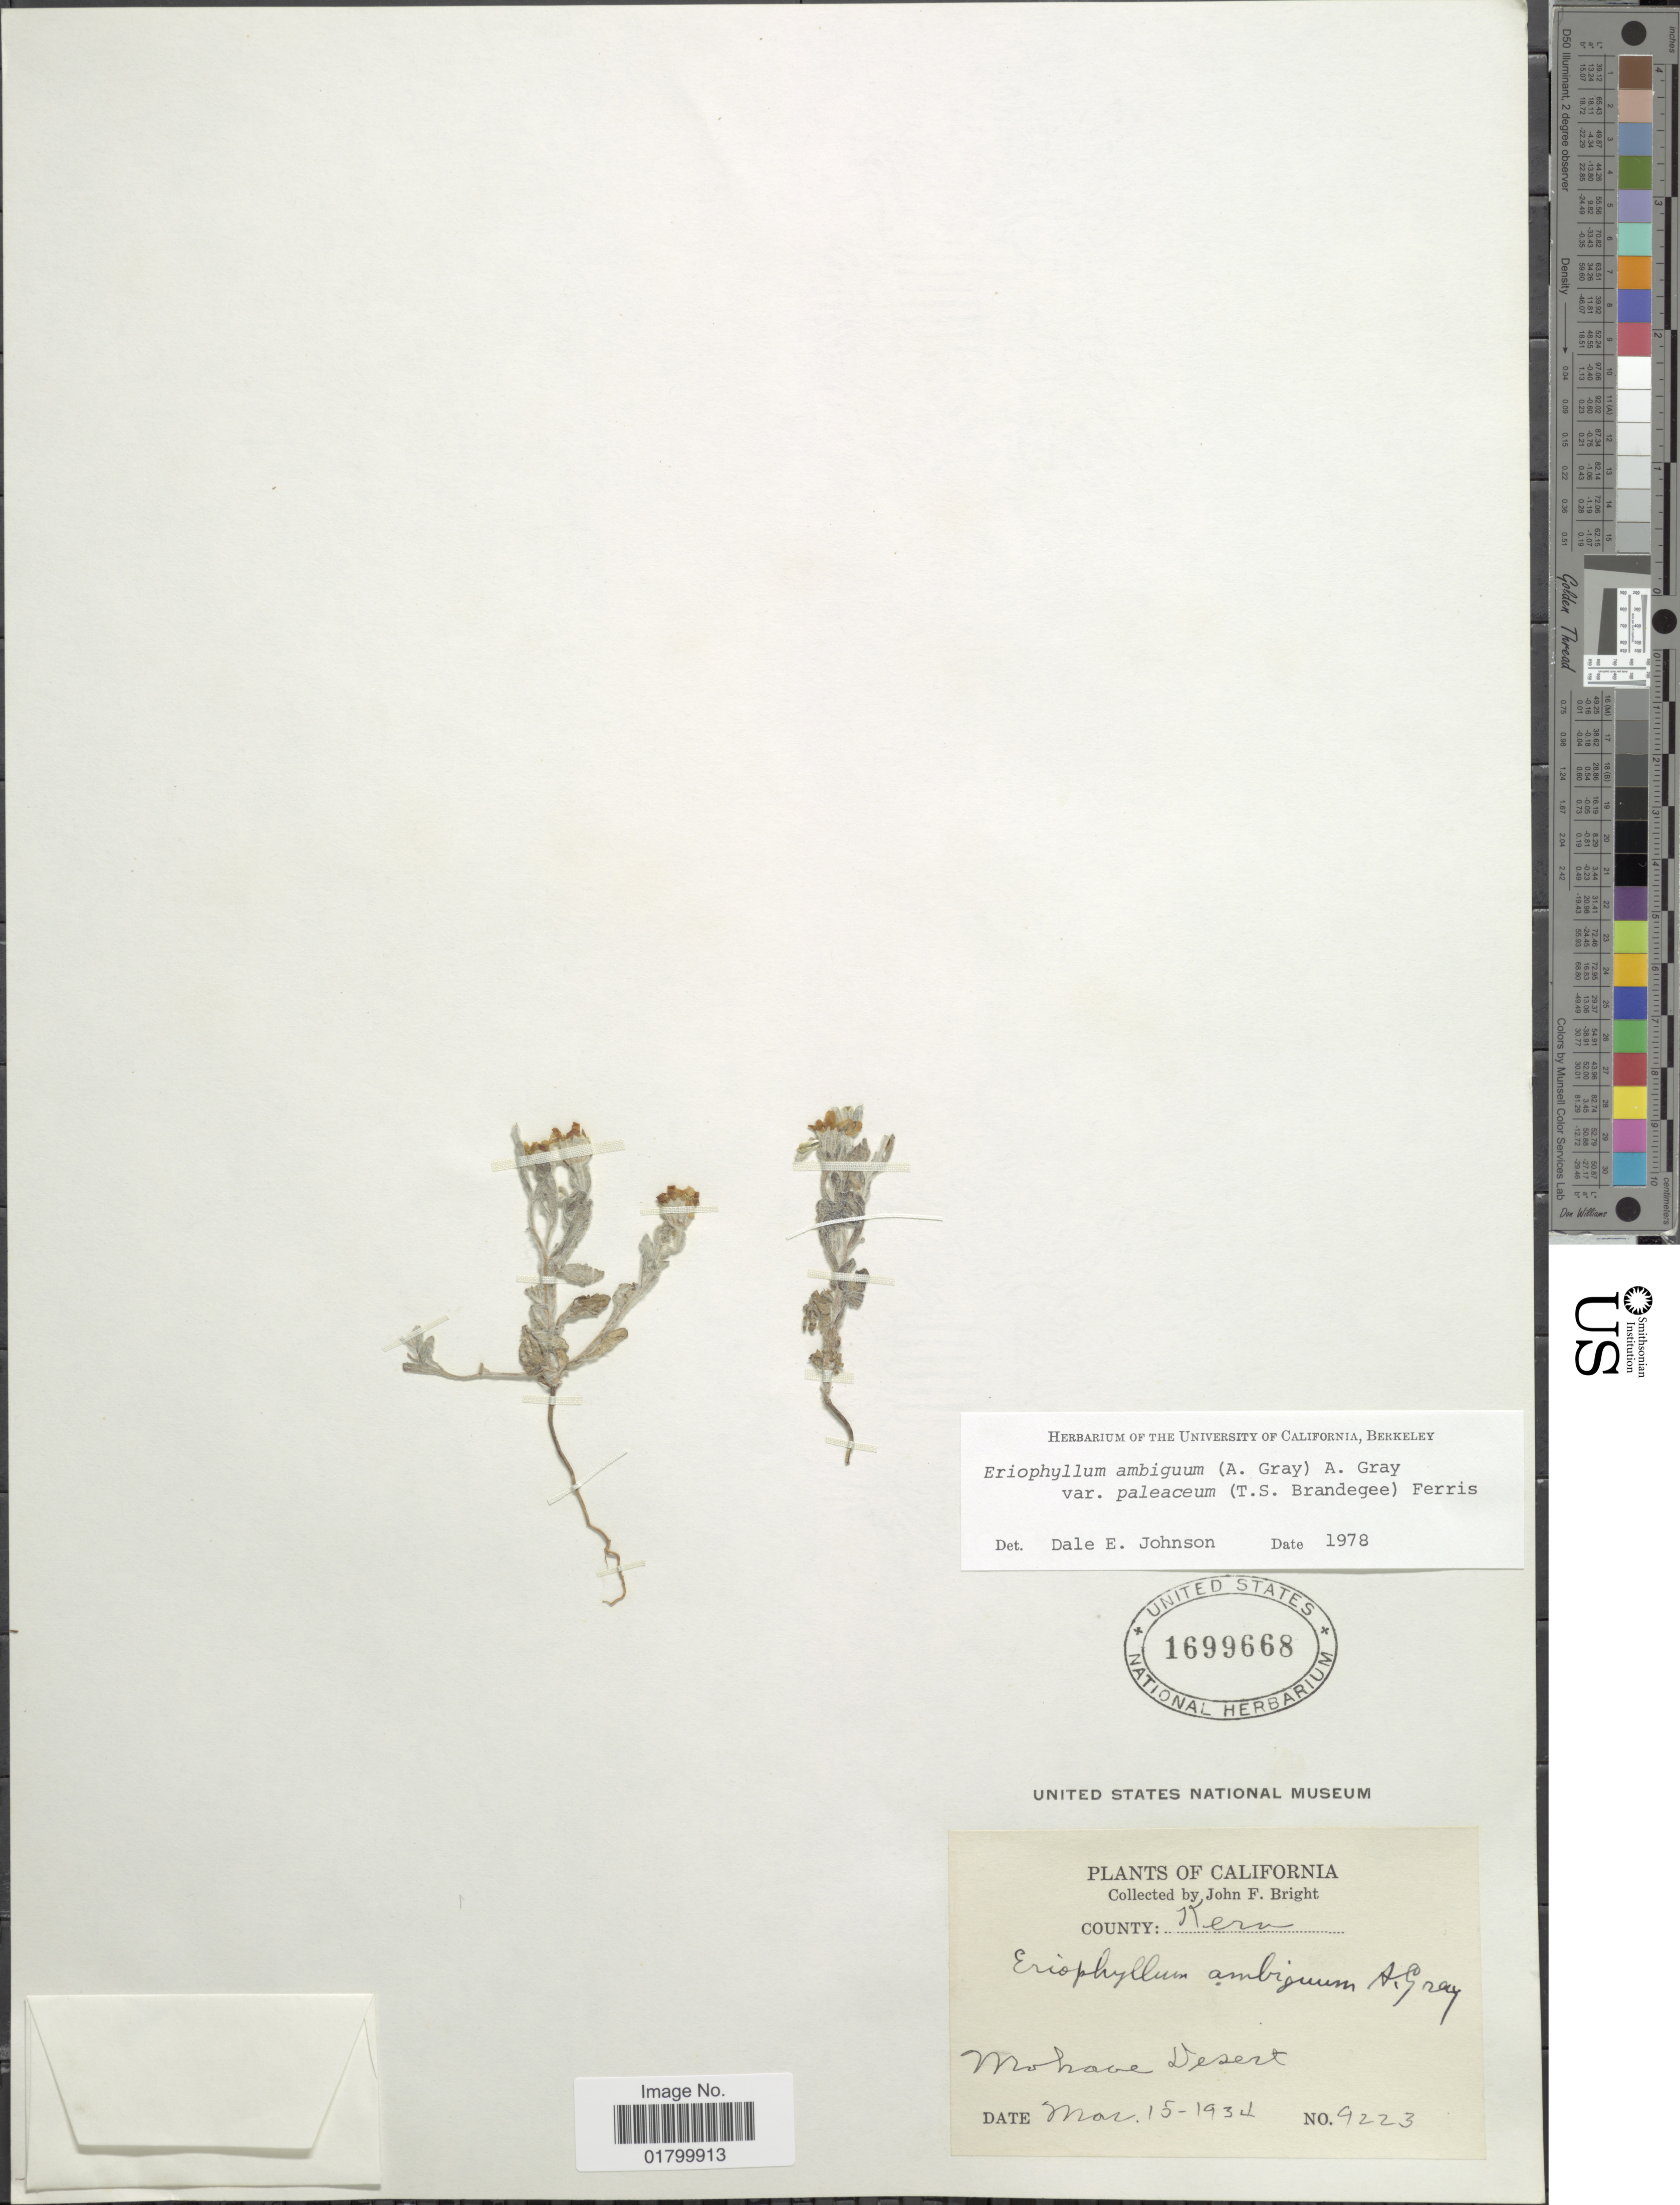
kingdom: Plantae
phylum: Tracheophyta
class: Magnoliopsida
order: Asterales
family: Asteraceae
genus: Eriophyllum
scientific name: Eriophyllum ambiguum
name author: (A. Gray) A. Gray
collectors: J. Bright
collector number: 9223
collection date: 1934-03-15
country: United States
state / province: California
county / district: Kern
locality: County: Kern, Mohave Desert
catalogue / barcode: US 1699668